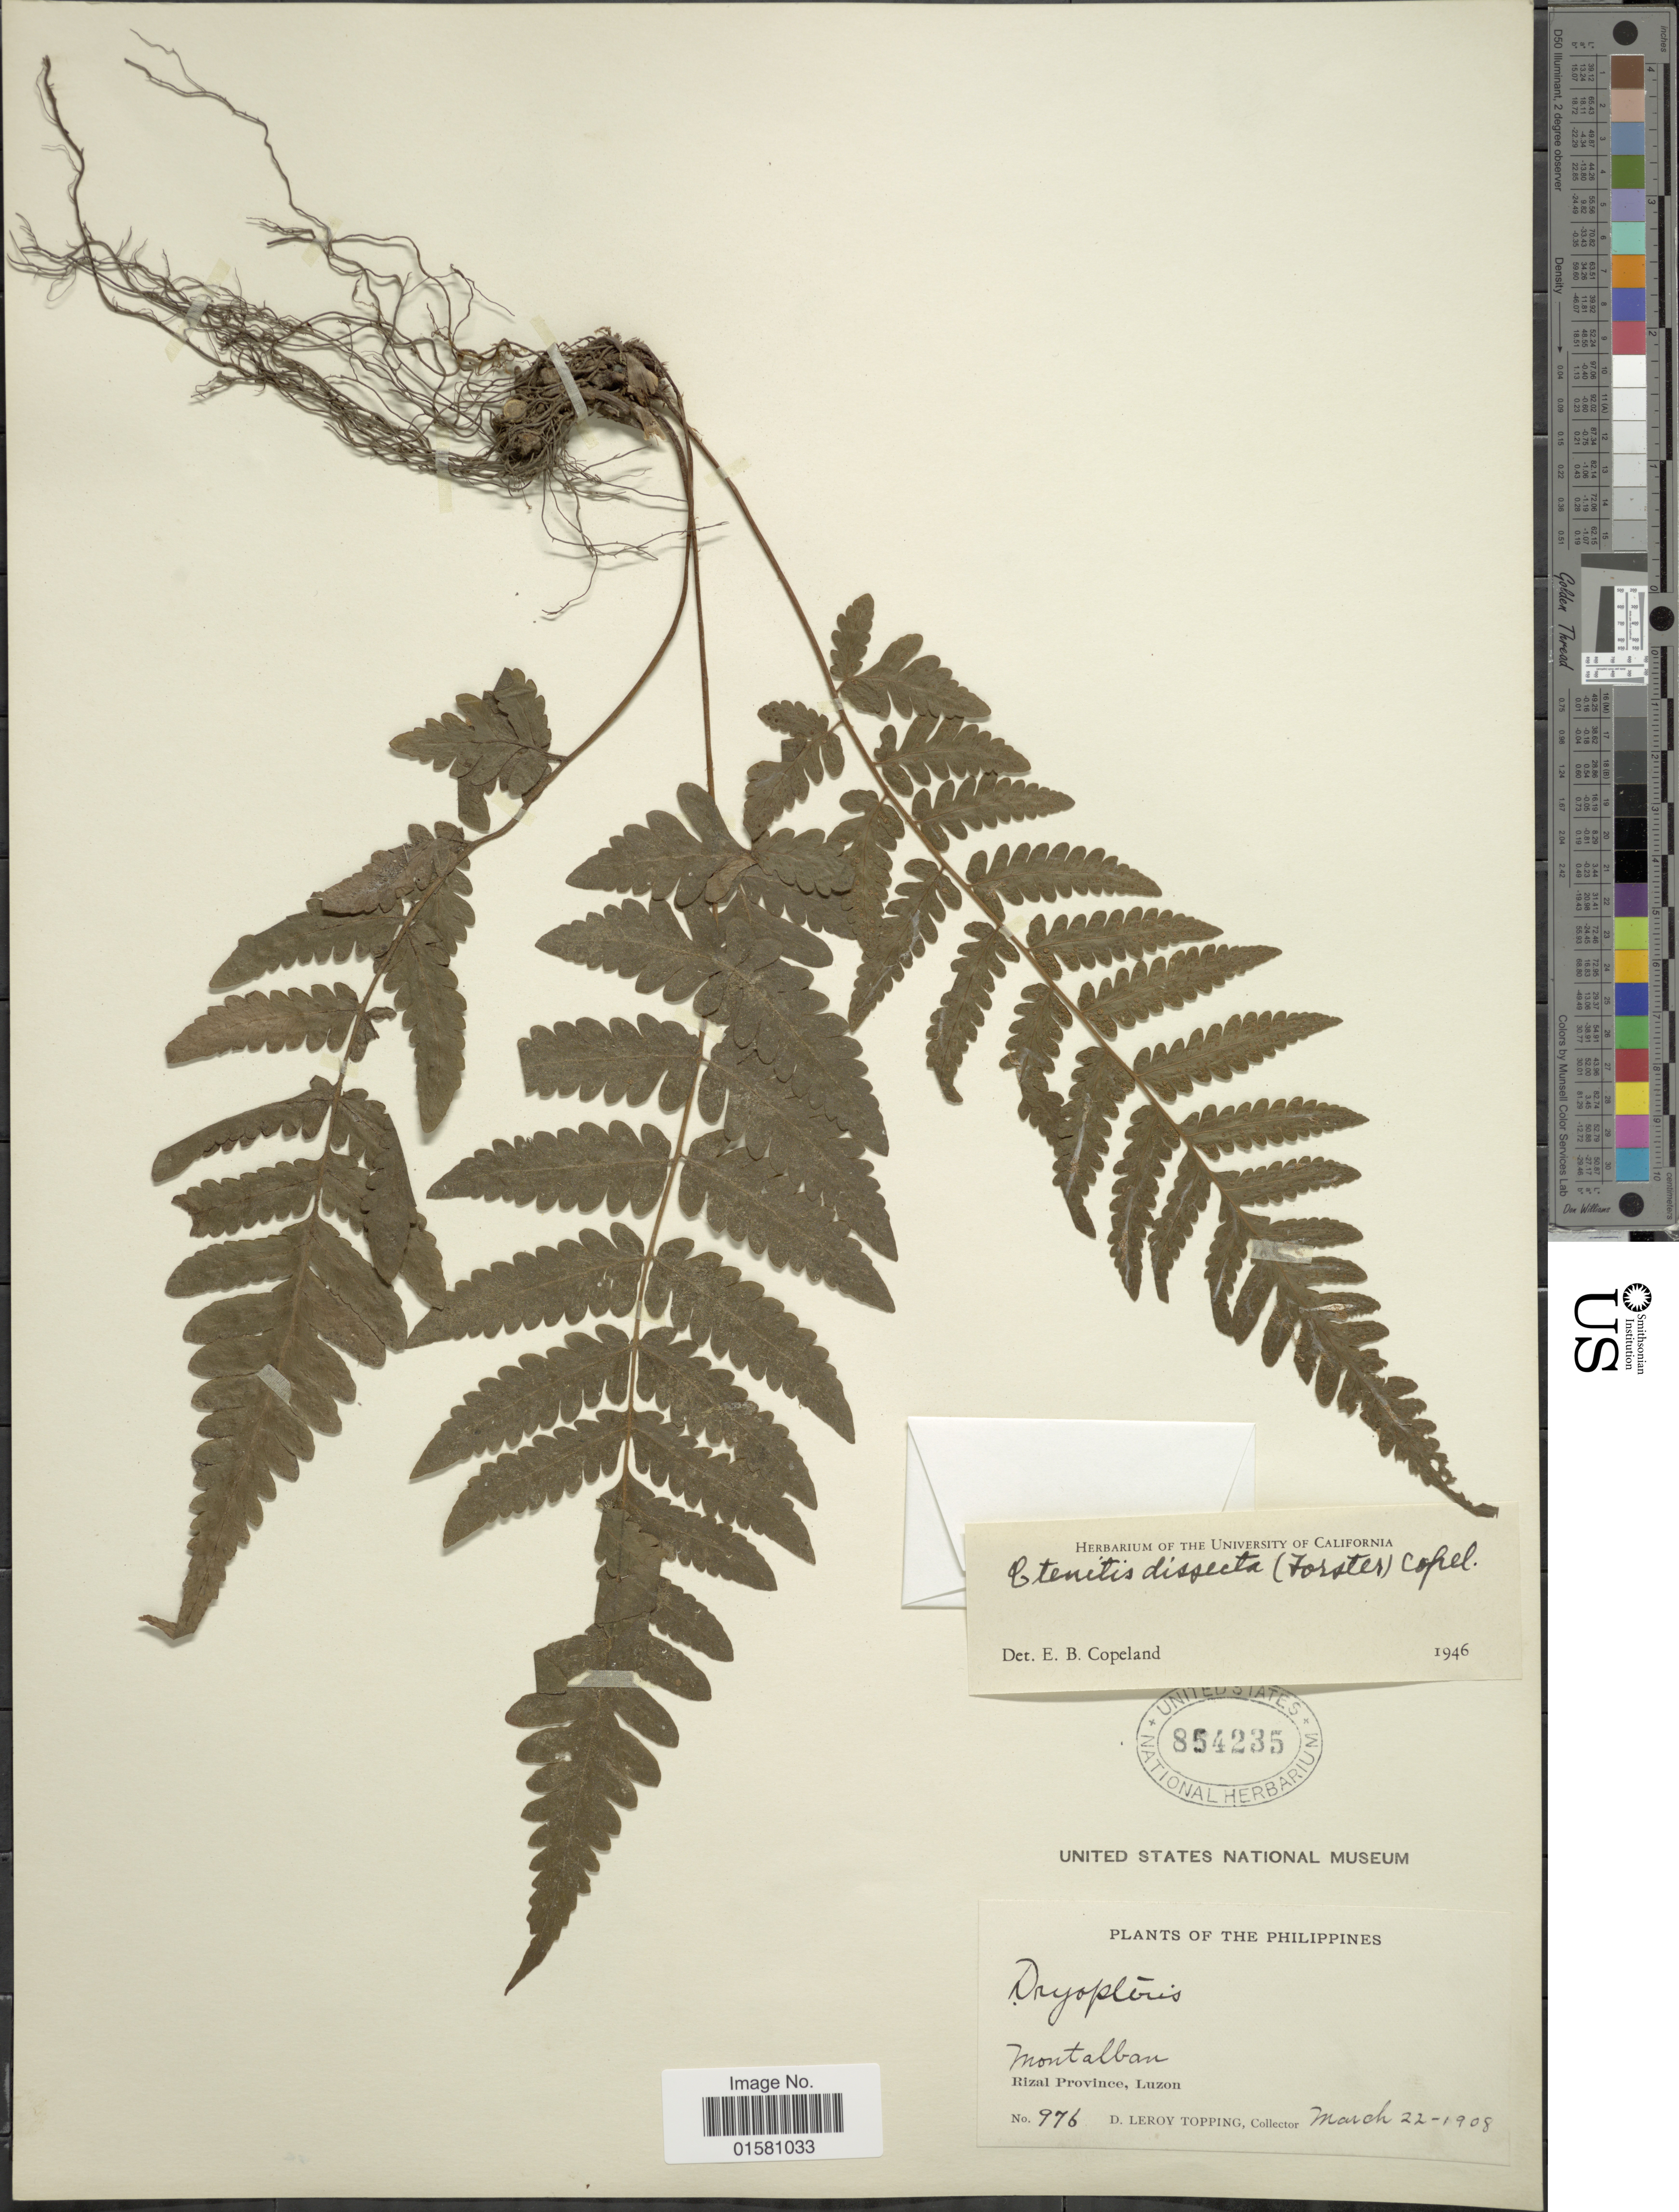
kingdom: Plantae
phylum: Tracheophyta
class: Polypodiopsida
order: Polypodiales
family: Tectariaceae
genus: Tectaria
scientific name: Tectaria dissecta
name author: (G. Forst.) Lellinger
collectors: D. L. Topping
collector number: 976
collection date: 1908-03-22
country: Philippines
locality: Montalban, Rizal Province, Luzon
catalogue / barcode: US 854235